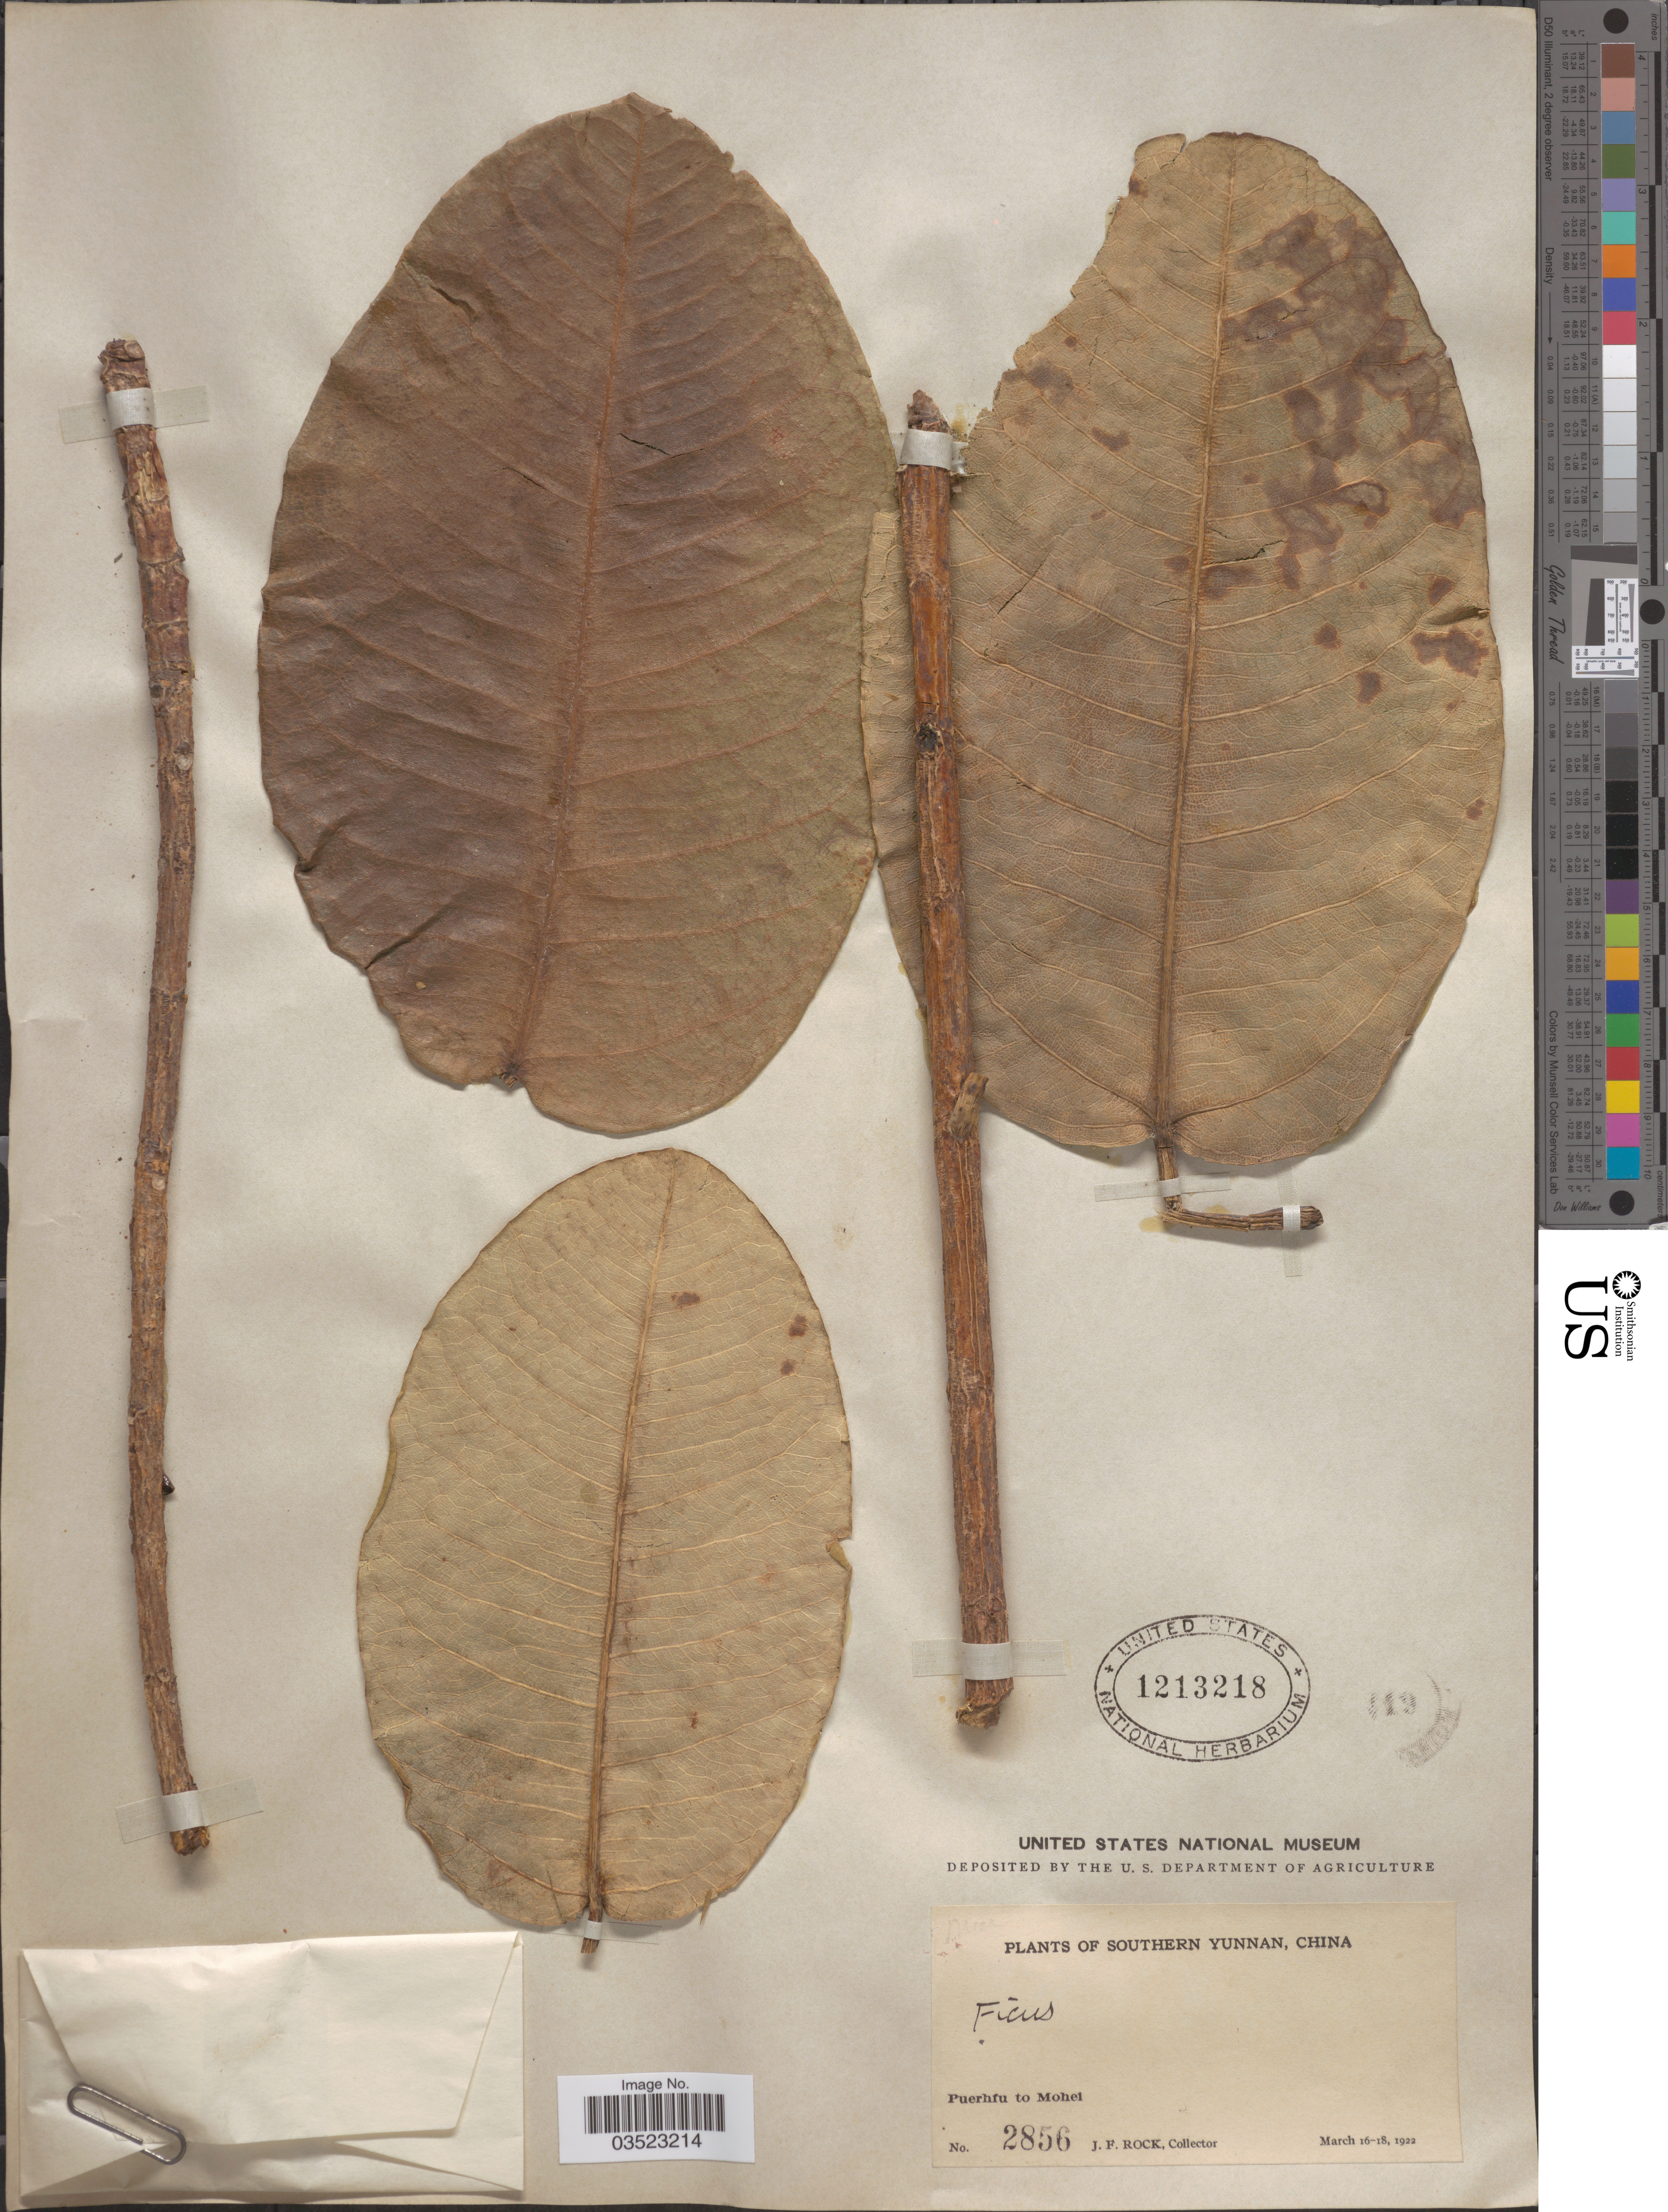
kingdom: Plantae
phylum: Tracheophyta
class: Magnoliopsida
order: Rosales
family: Moraceae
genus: Ficus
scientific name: Ficus sp.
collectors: J. Rock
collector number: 2856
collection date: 1922-03-16/1922-03-18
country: China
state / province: Yunnan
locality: Southern Yunnan. Puerhfu to Mohet.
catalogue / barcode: US 1213218